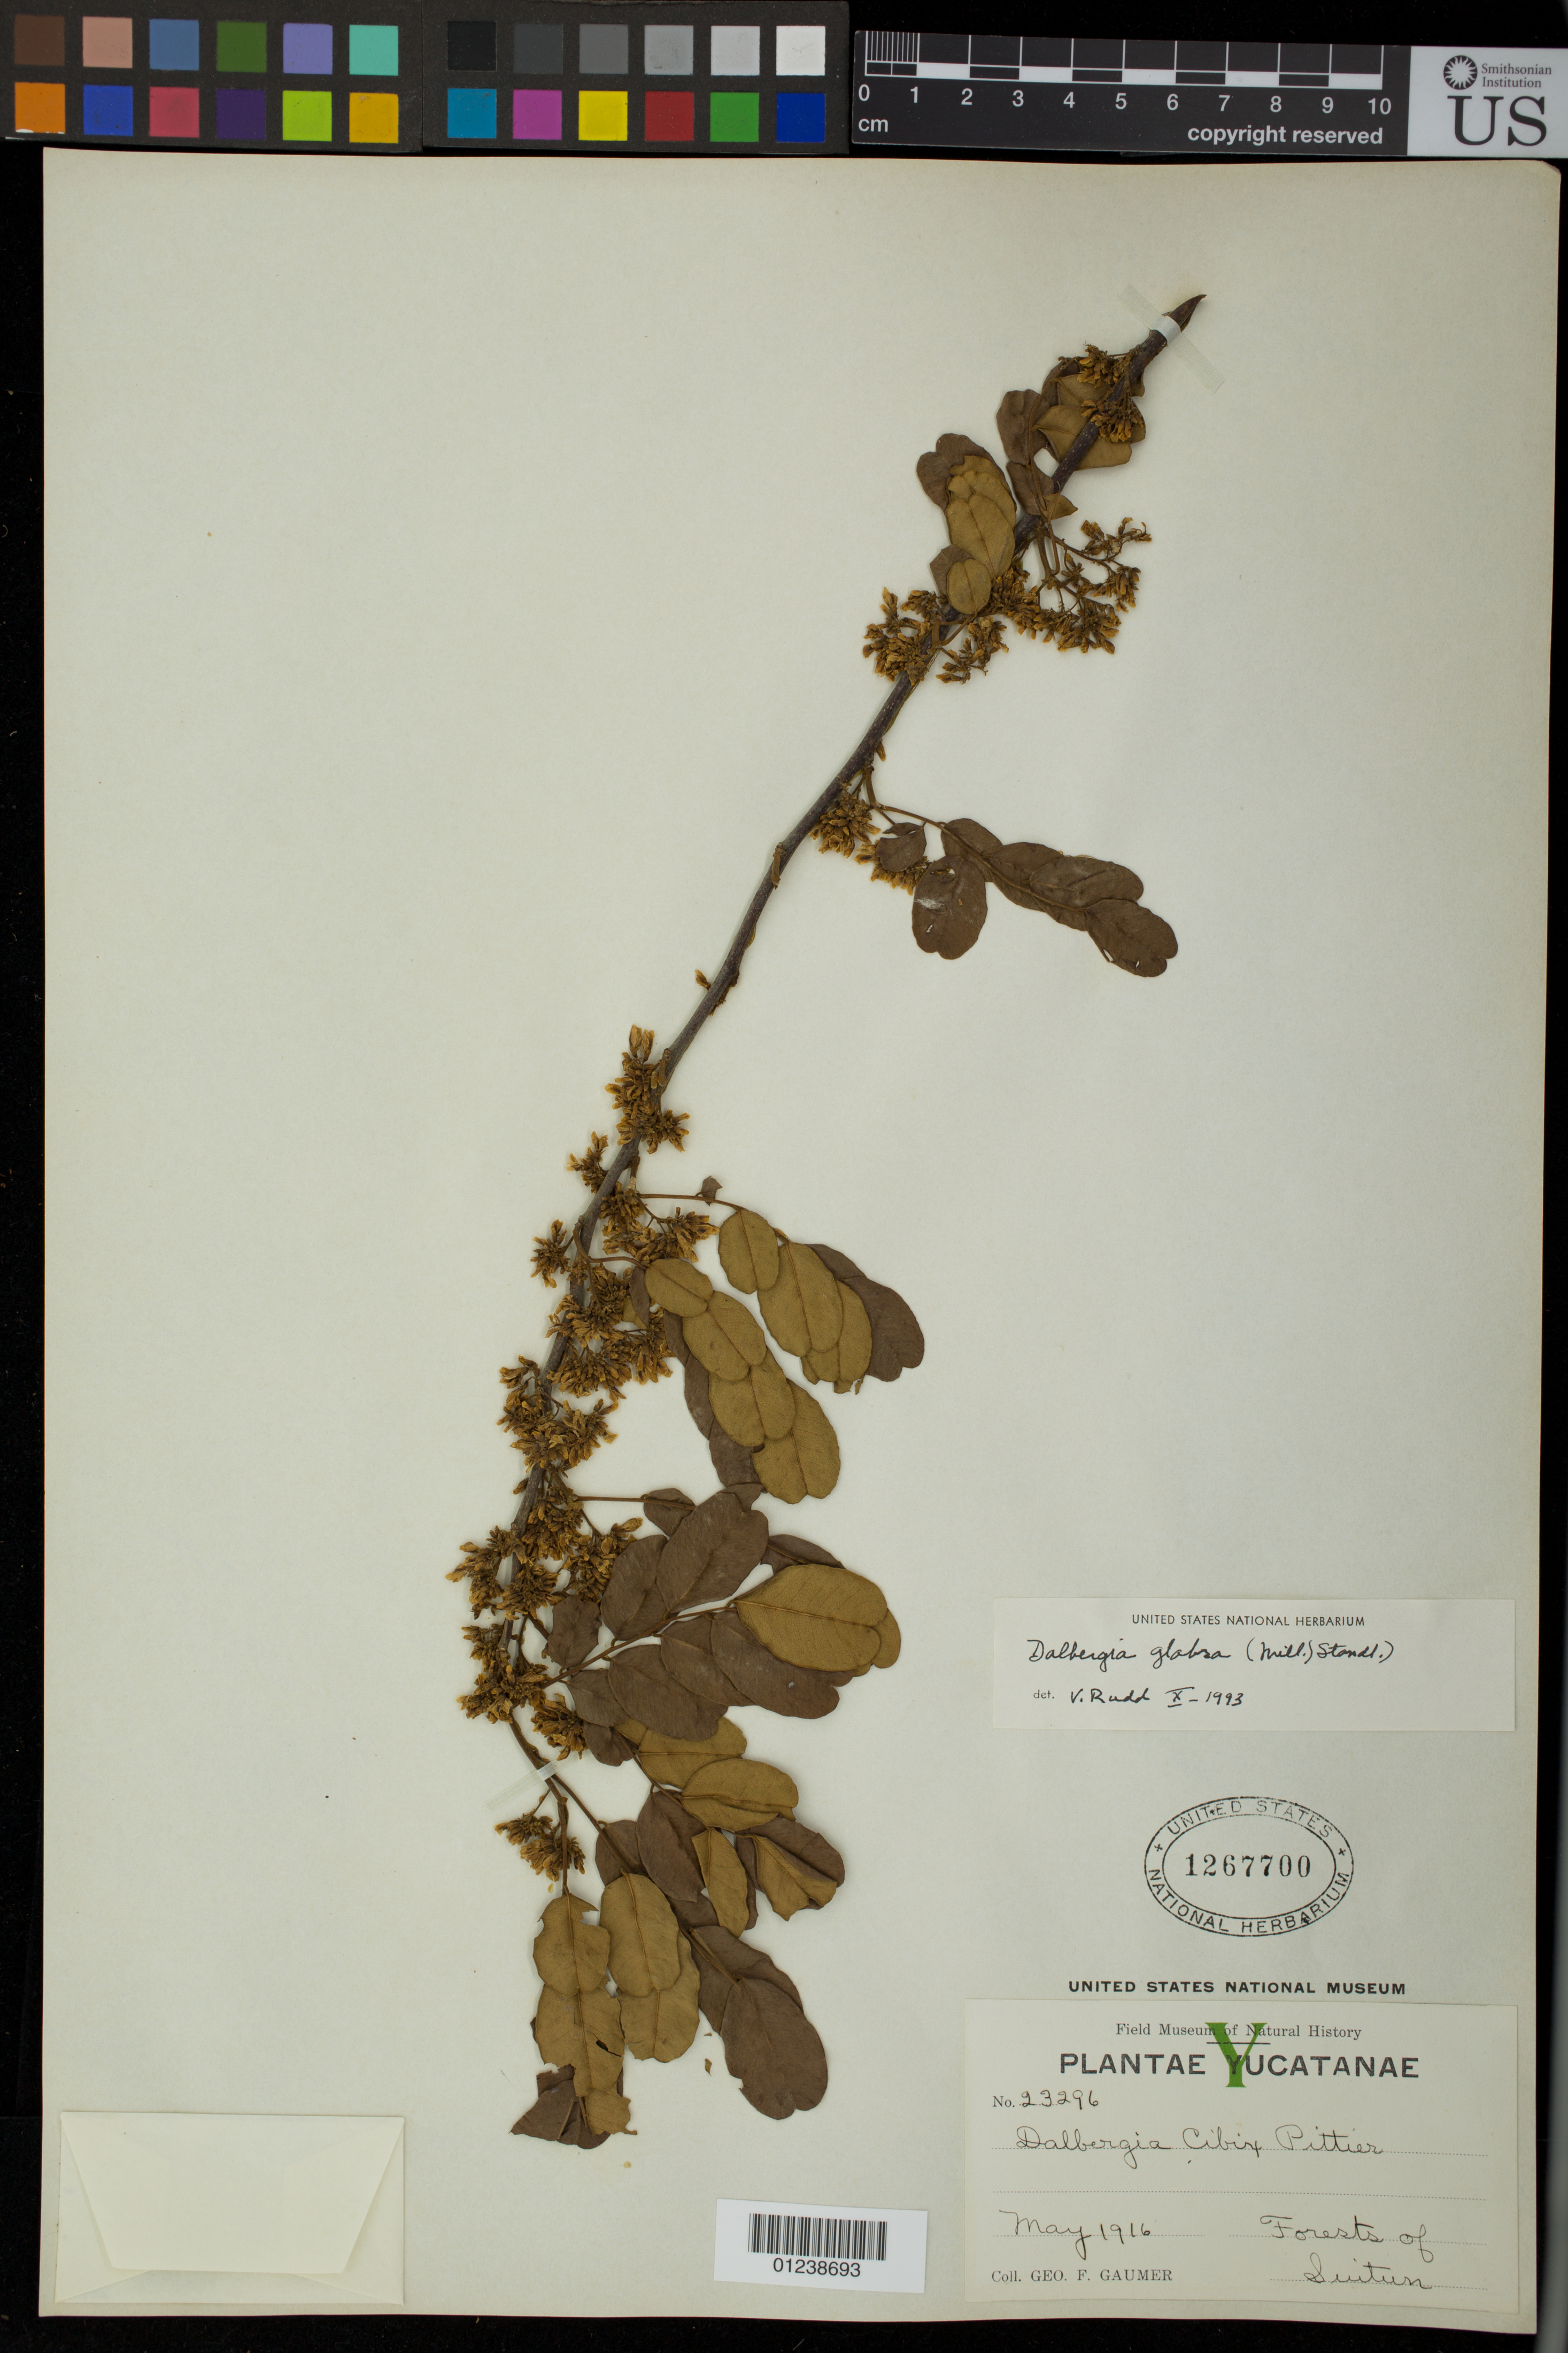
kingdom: Plantae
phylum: Tracheophyta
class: Magnoliopsida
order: Fabales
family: Fabaceae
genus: Dalbergia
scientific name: Dalbergia glabra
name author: (Mill.) Standl.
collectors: F. Gaumer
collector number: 23296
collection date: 1916-05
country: Mexico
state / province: Yucatan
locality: Forests of Suitun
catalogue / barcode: US 1267700